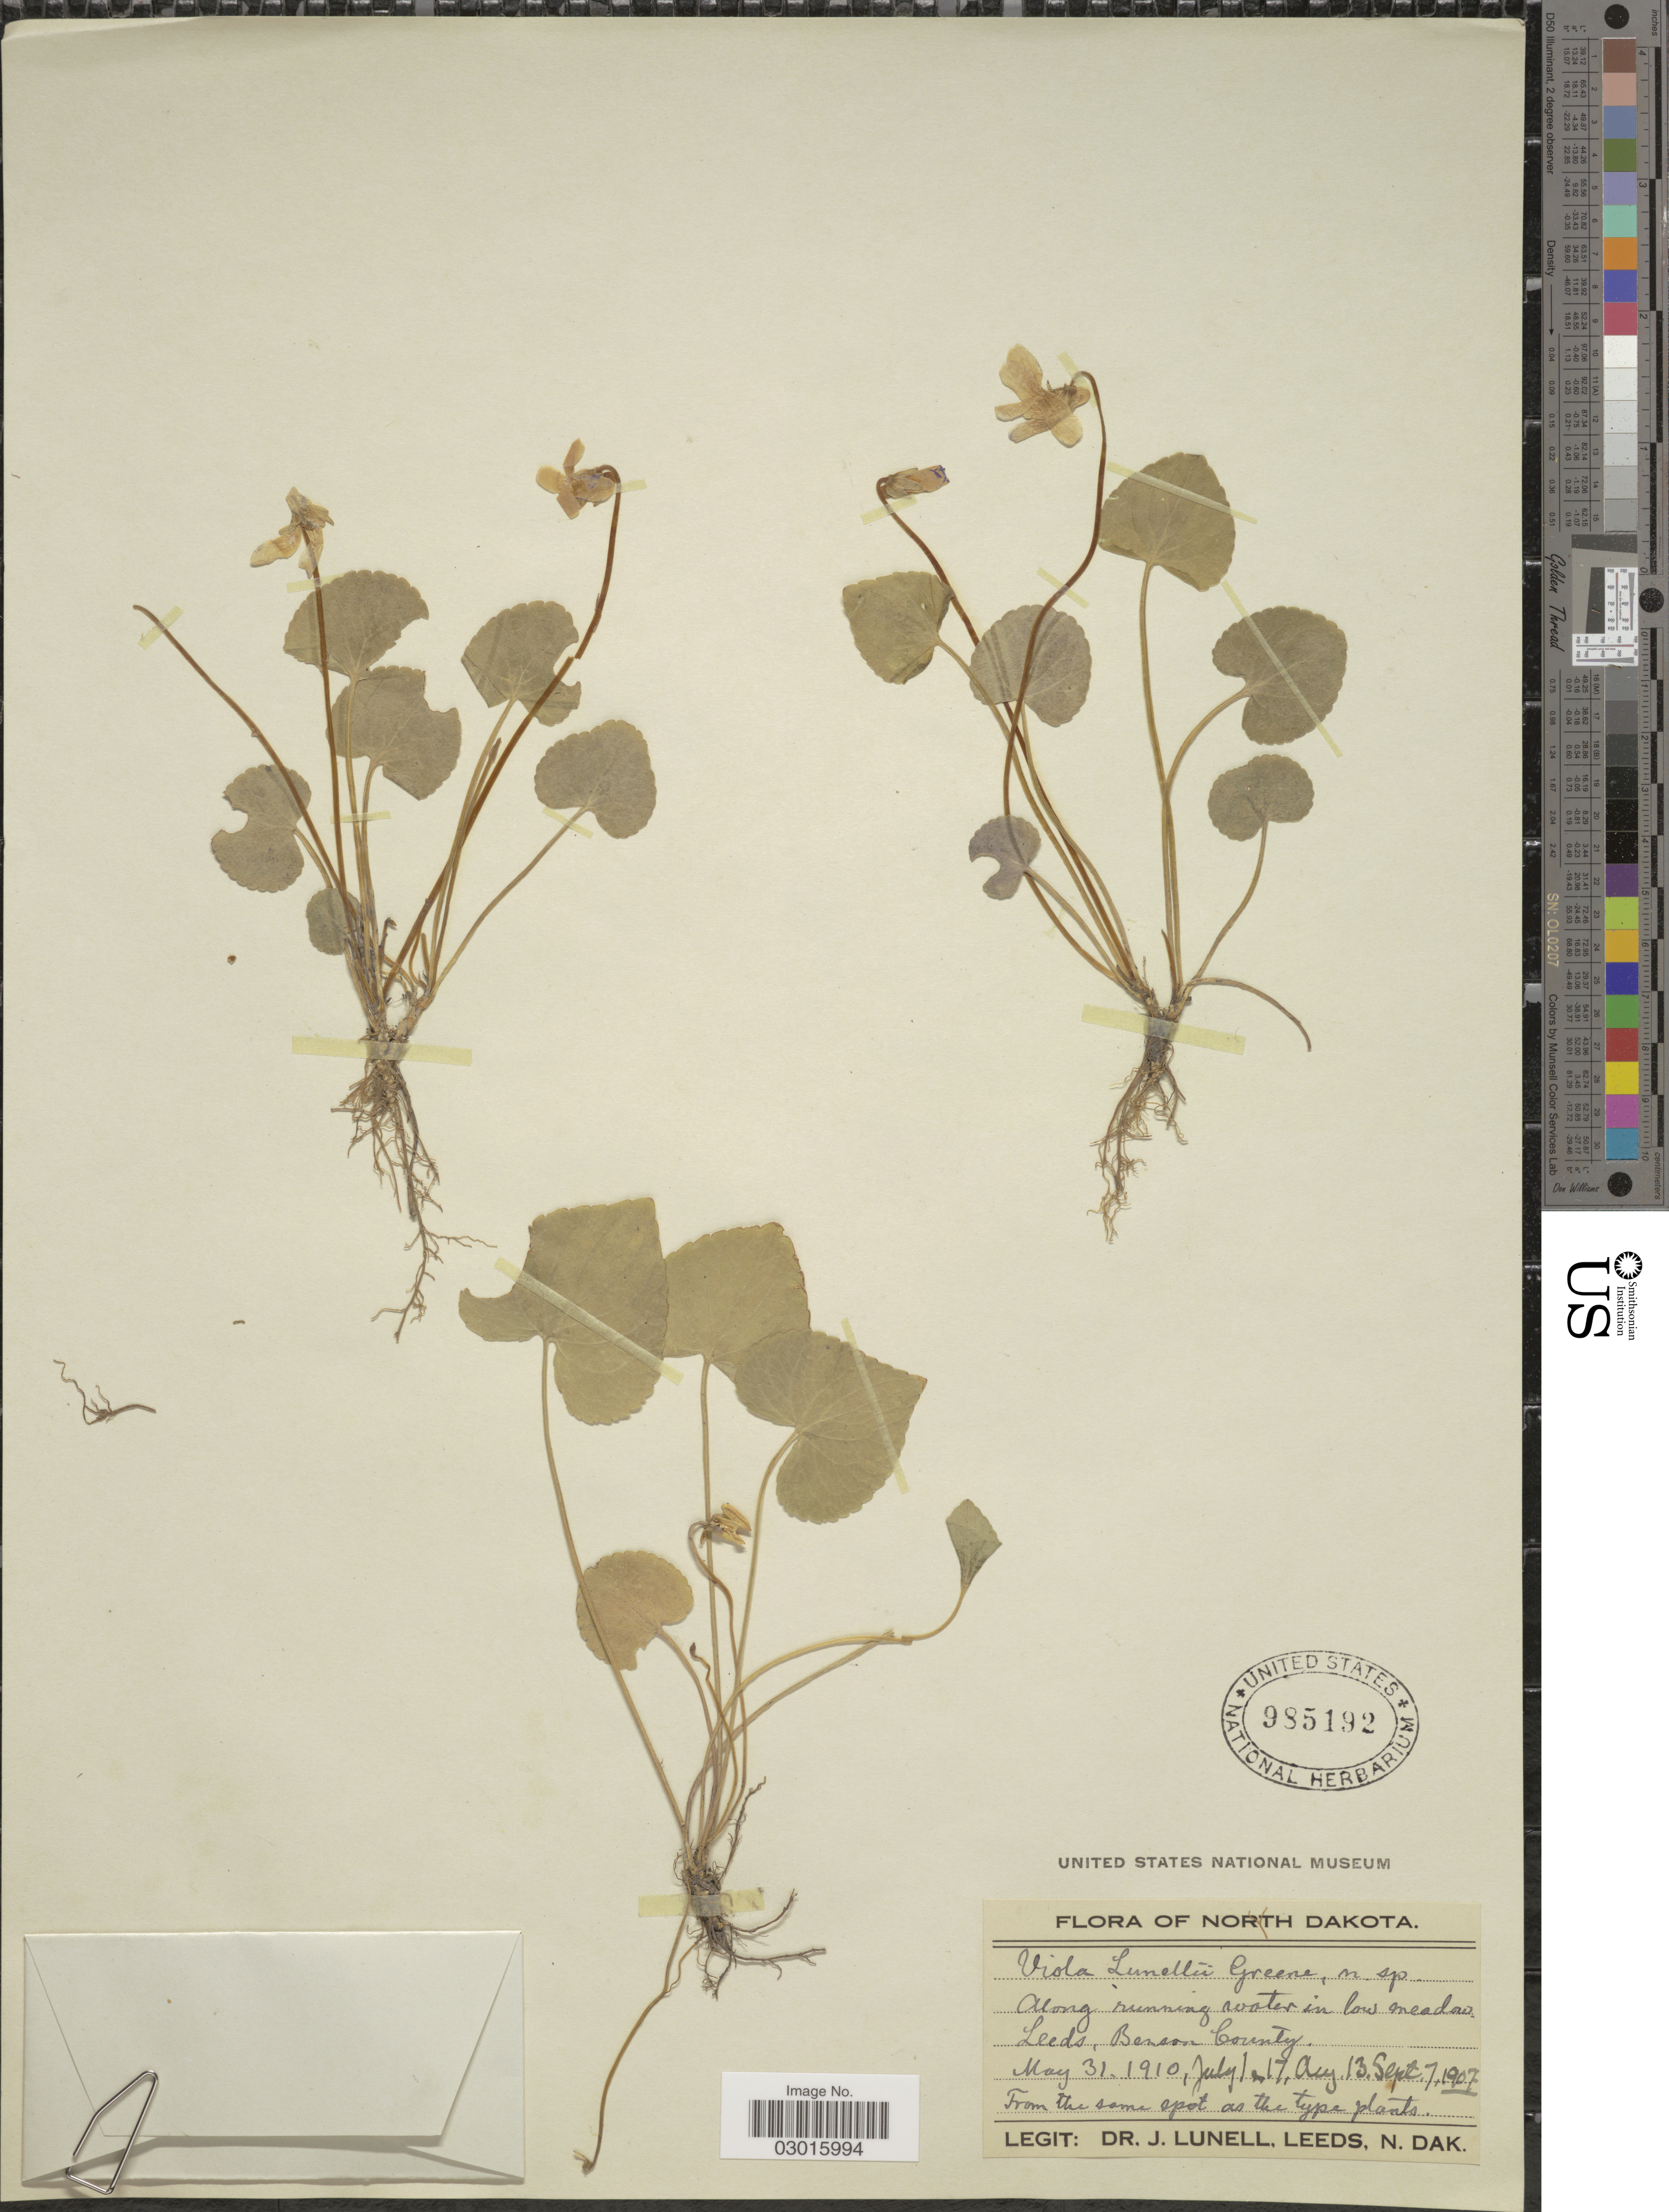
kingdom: Plantae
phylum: Tracheophyta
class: Magnoliopsida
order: Malpighiales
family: Violaceae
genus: Viola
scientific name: Viola lunellii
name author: Greene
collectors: J. Lunell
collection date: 1907-07-01/1910-05-31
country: United States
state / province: North Dakota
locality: Along running water in low meadow Leeds, Benson County.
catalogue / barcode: US 985192